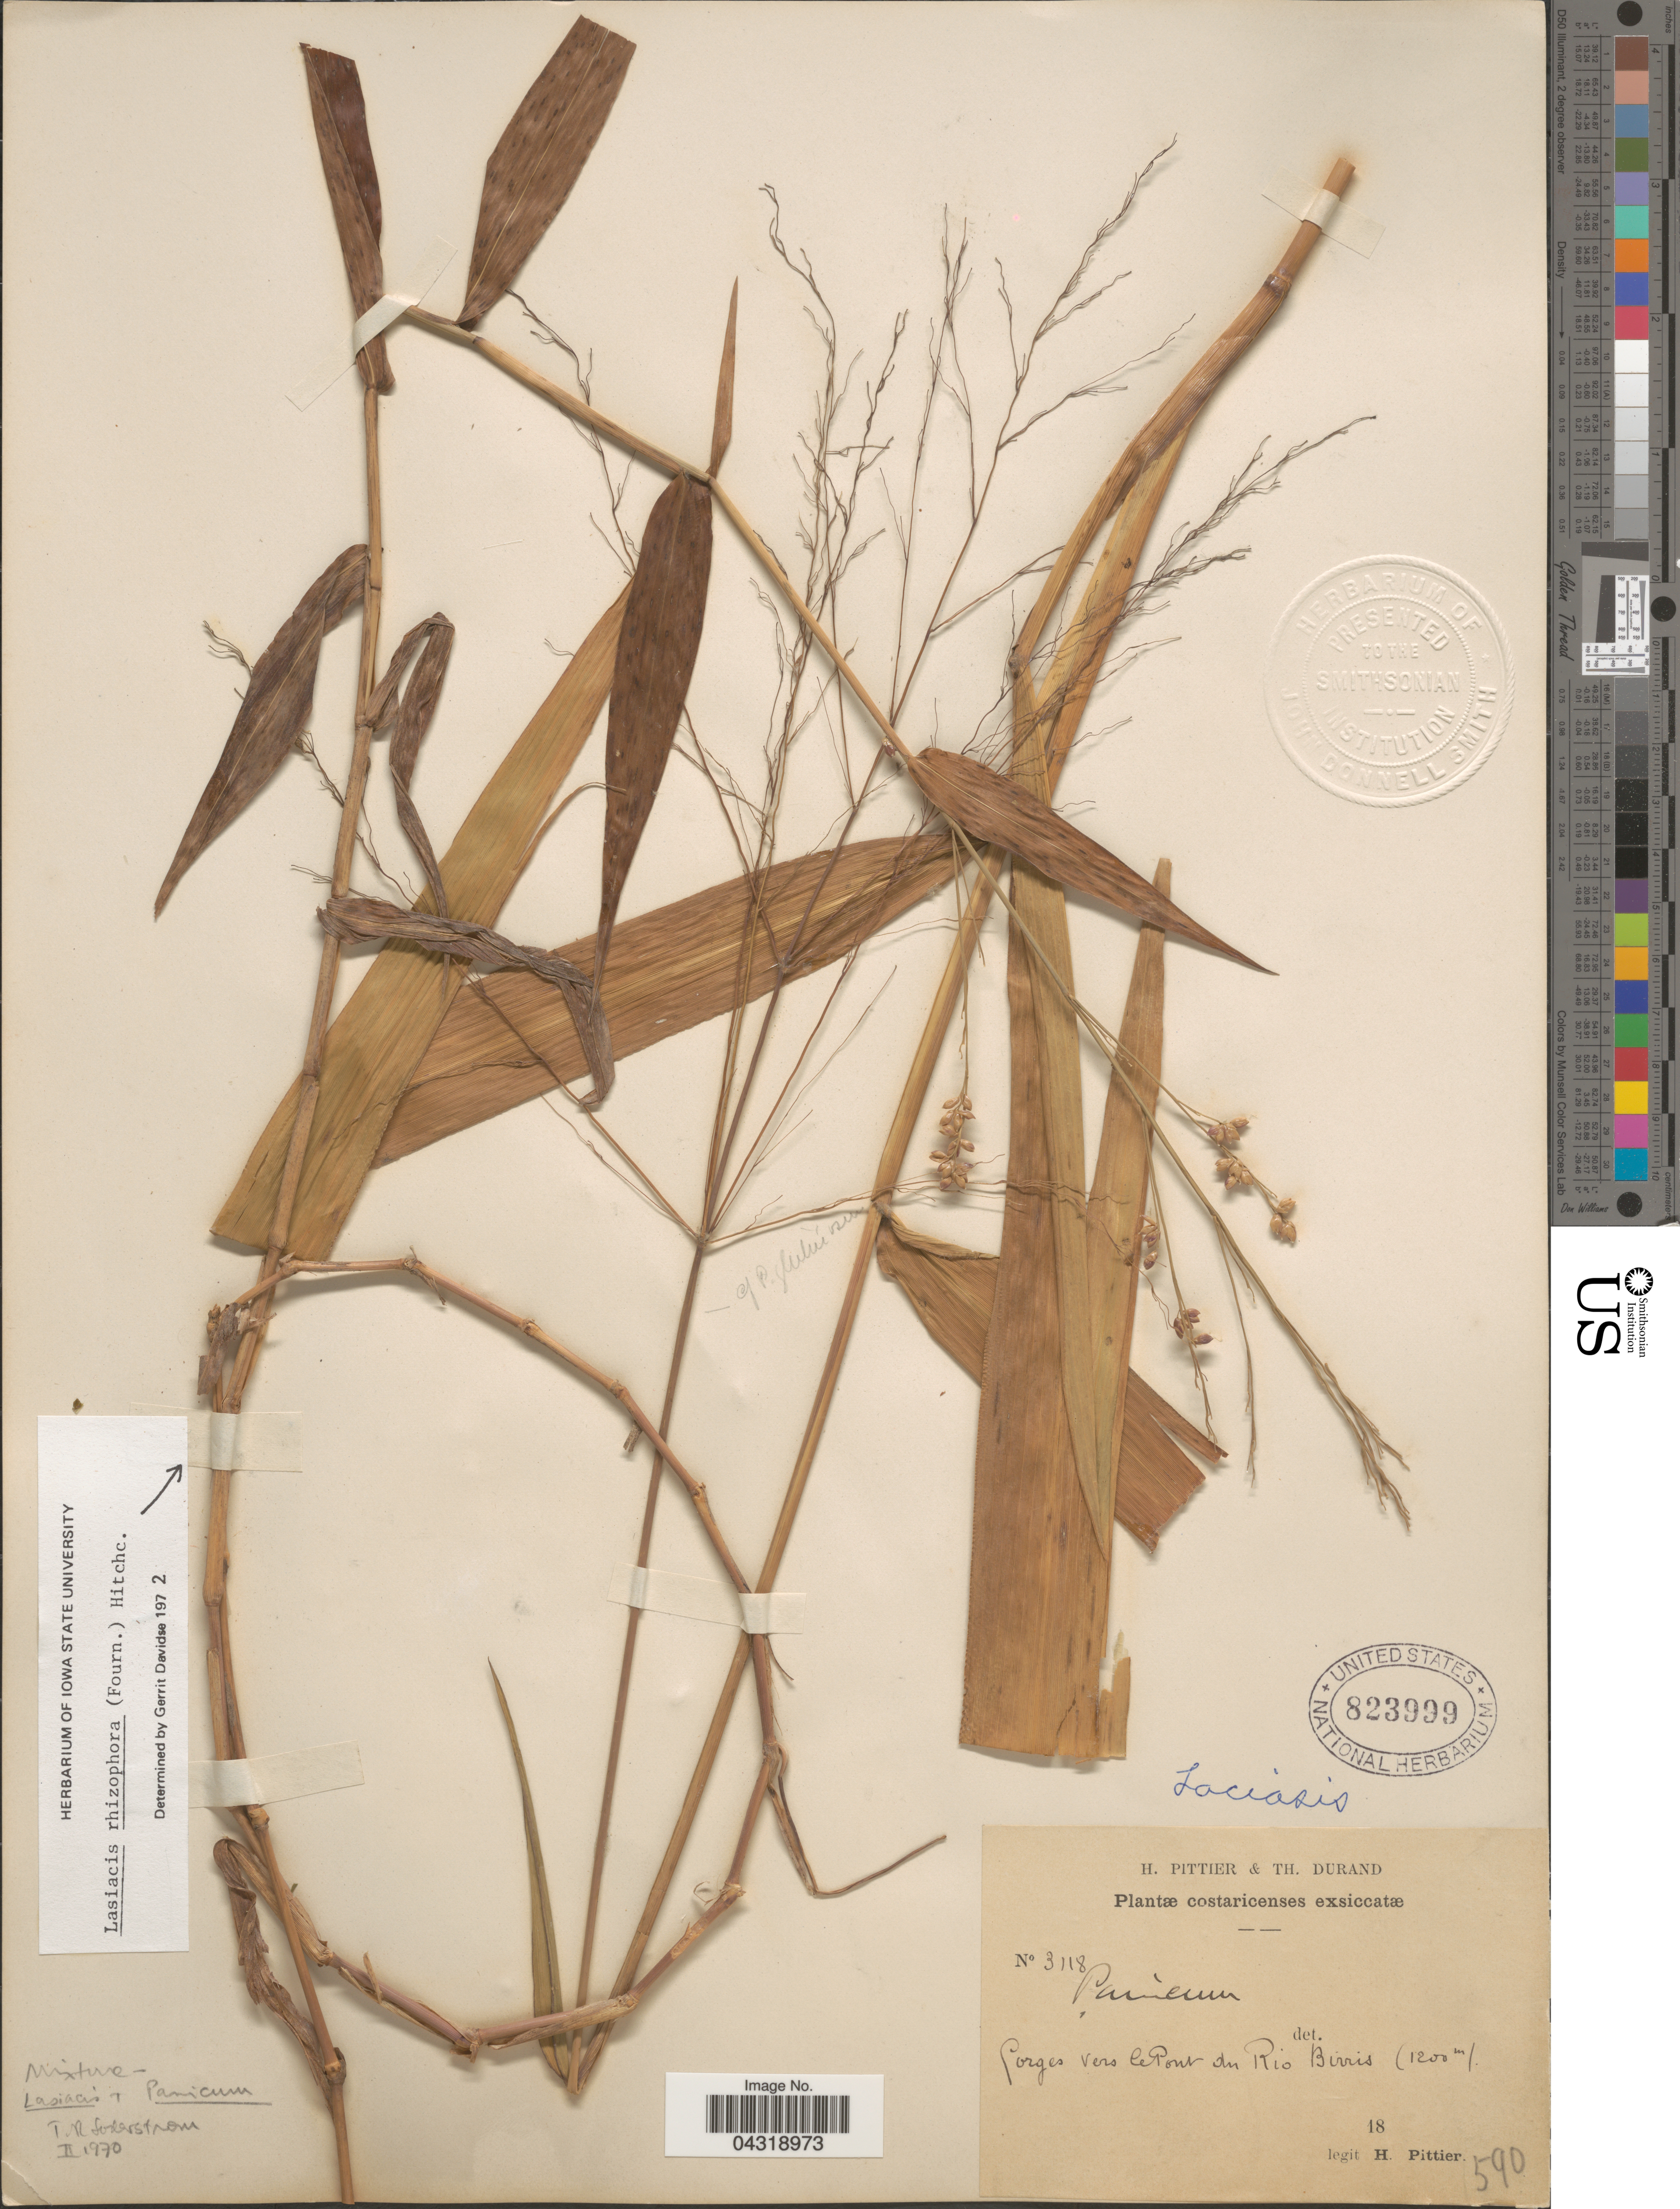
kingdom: Plantae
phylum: Tracheophyta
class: Liliopsida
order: Poales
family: Poaceae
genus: Lasiacis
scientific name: Lasiacis rhizophora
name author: (E. Fourn.) Hitchc.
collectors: H. F. Pittier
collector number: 590/3118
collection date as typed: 18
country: Costa Rica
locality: Gorges vers le Pont du Rio Birris.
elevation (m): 1200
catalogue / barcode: US 823999